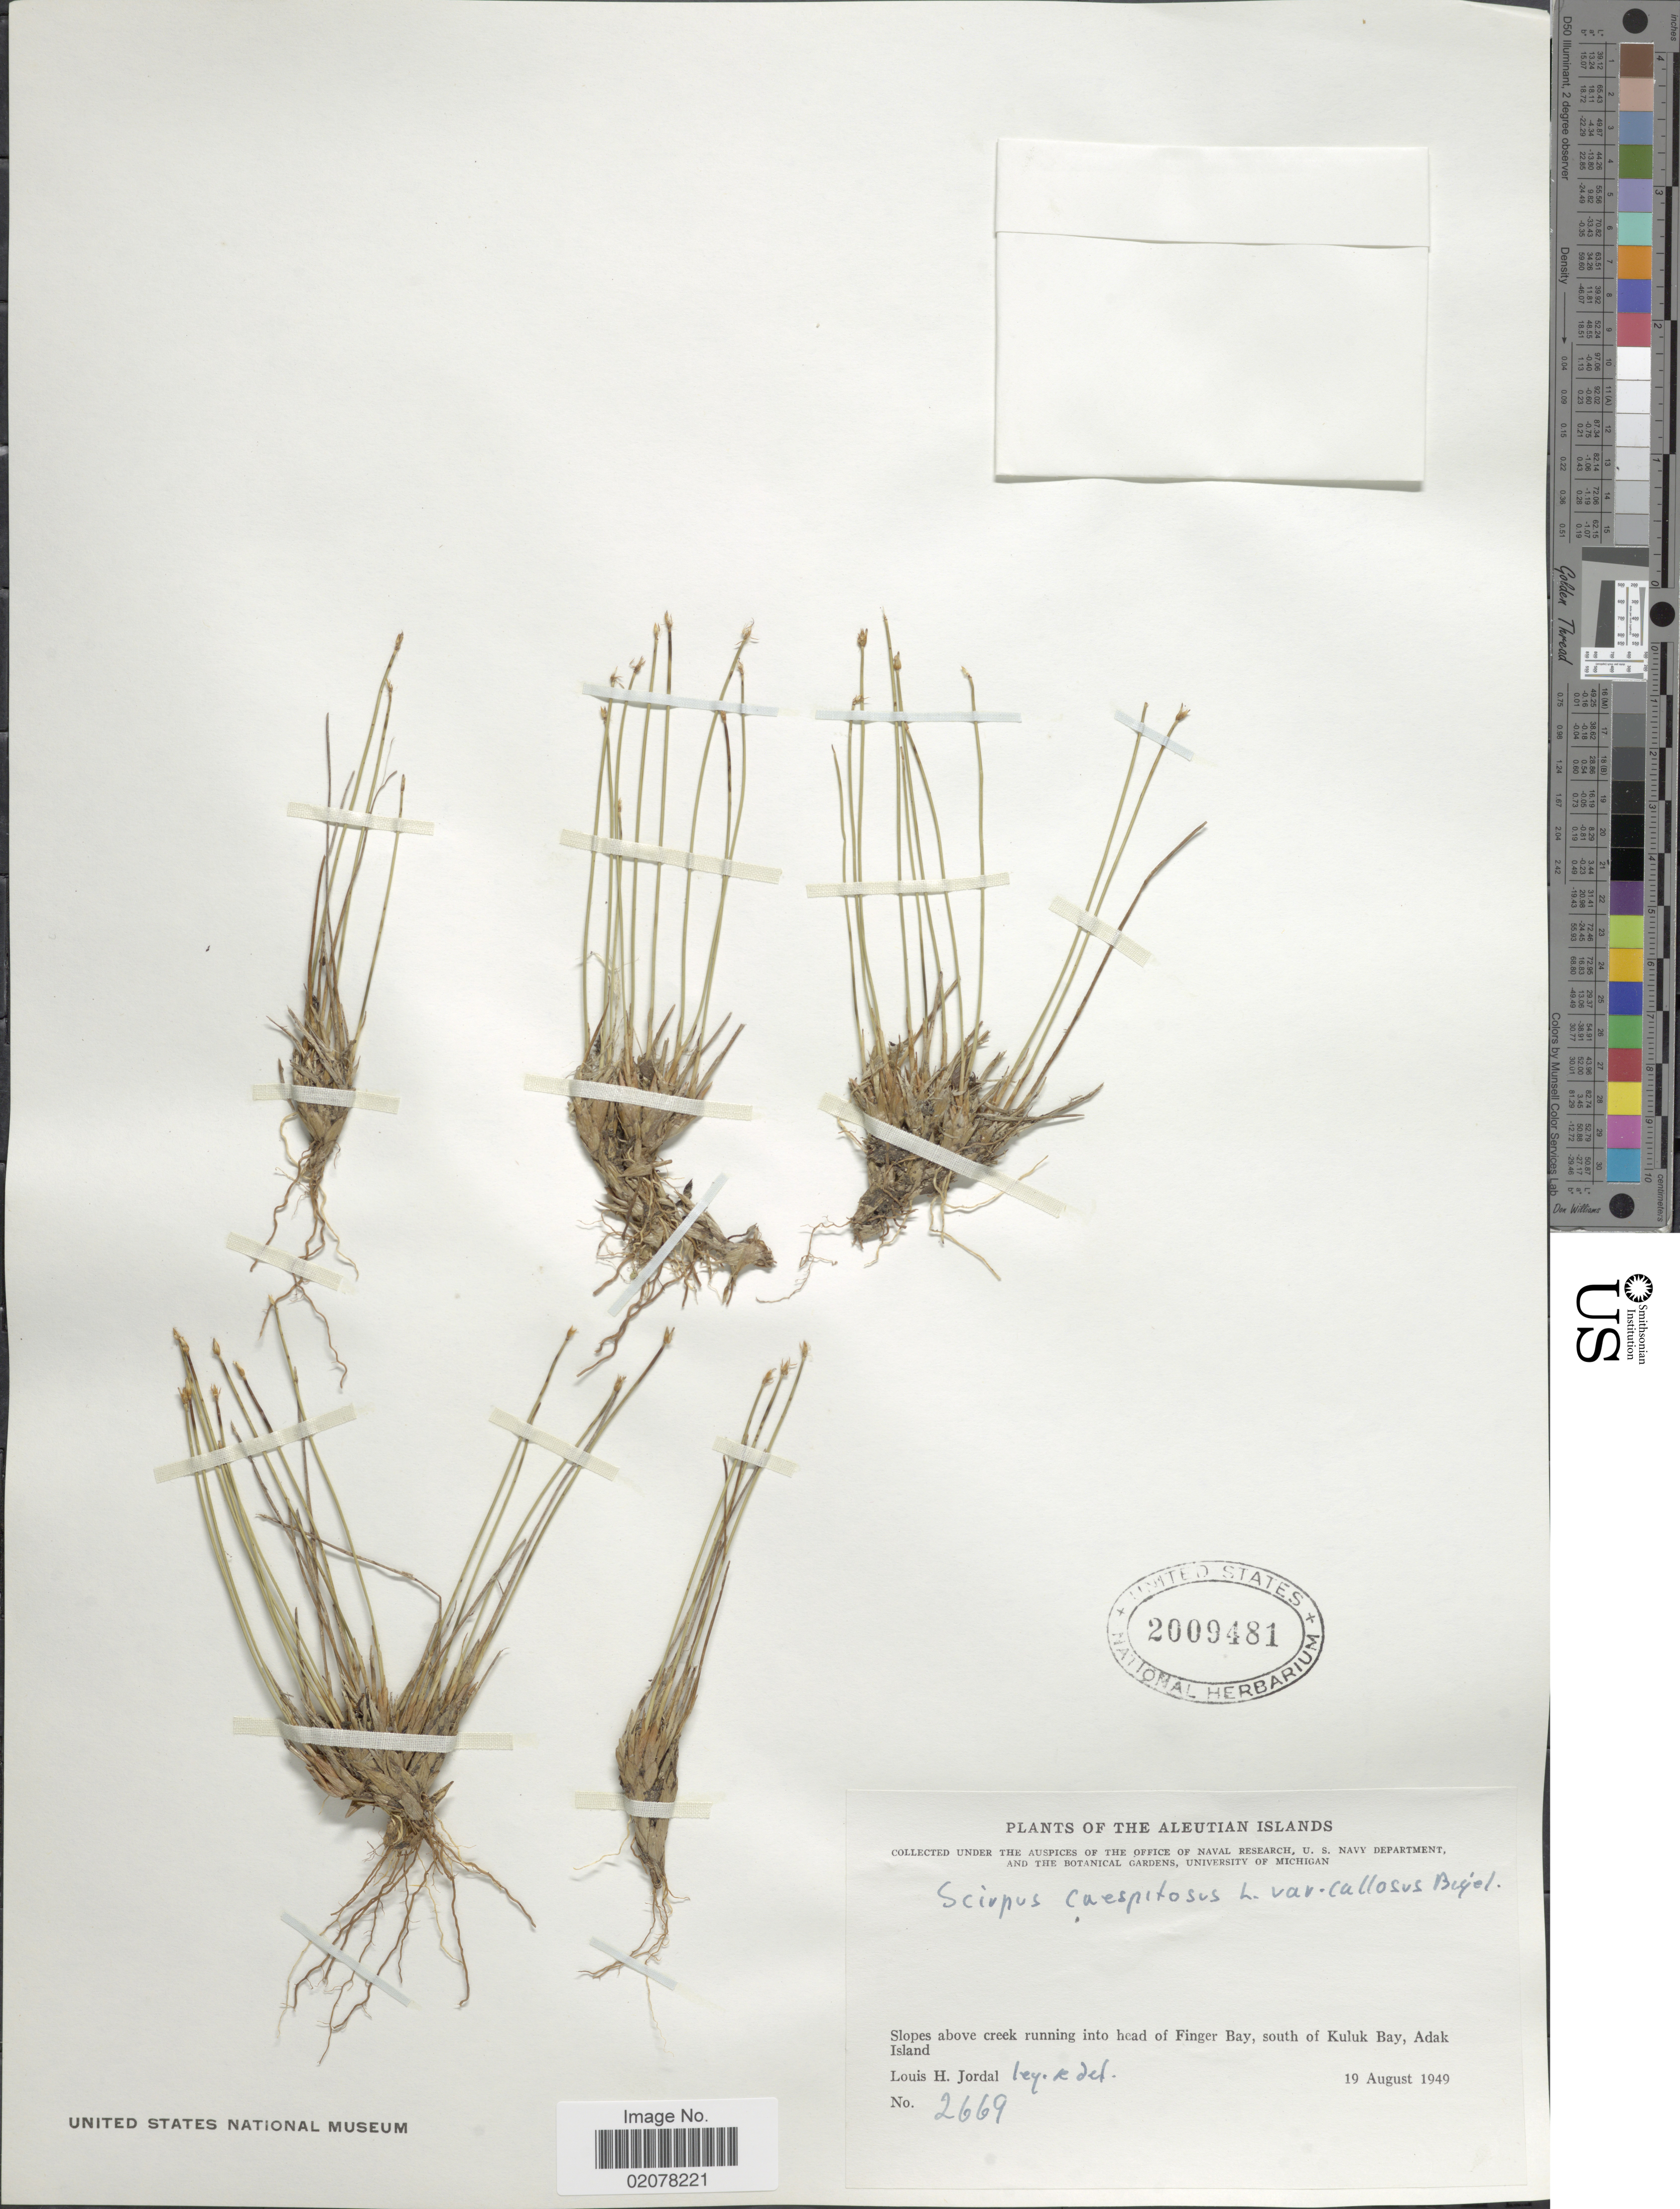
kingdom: Plantae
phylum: Tracheophyta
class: Liliopsida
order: Poales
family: Cyperaceae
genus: Trichophorum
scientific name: Trichophorum cespitosum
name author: (L.) Hartm.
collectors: L. Jordal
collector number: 2669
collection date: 1949-08-19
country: United States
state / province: Alaska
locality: Aleutian islands, slopes above creek running into head of Finger Bay, south of Kuluk Bay, adak Island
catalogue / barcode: US 2009481